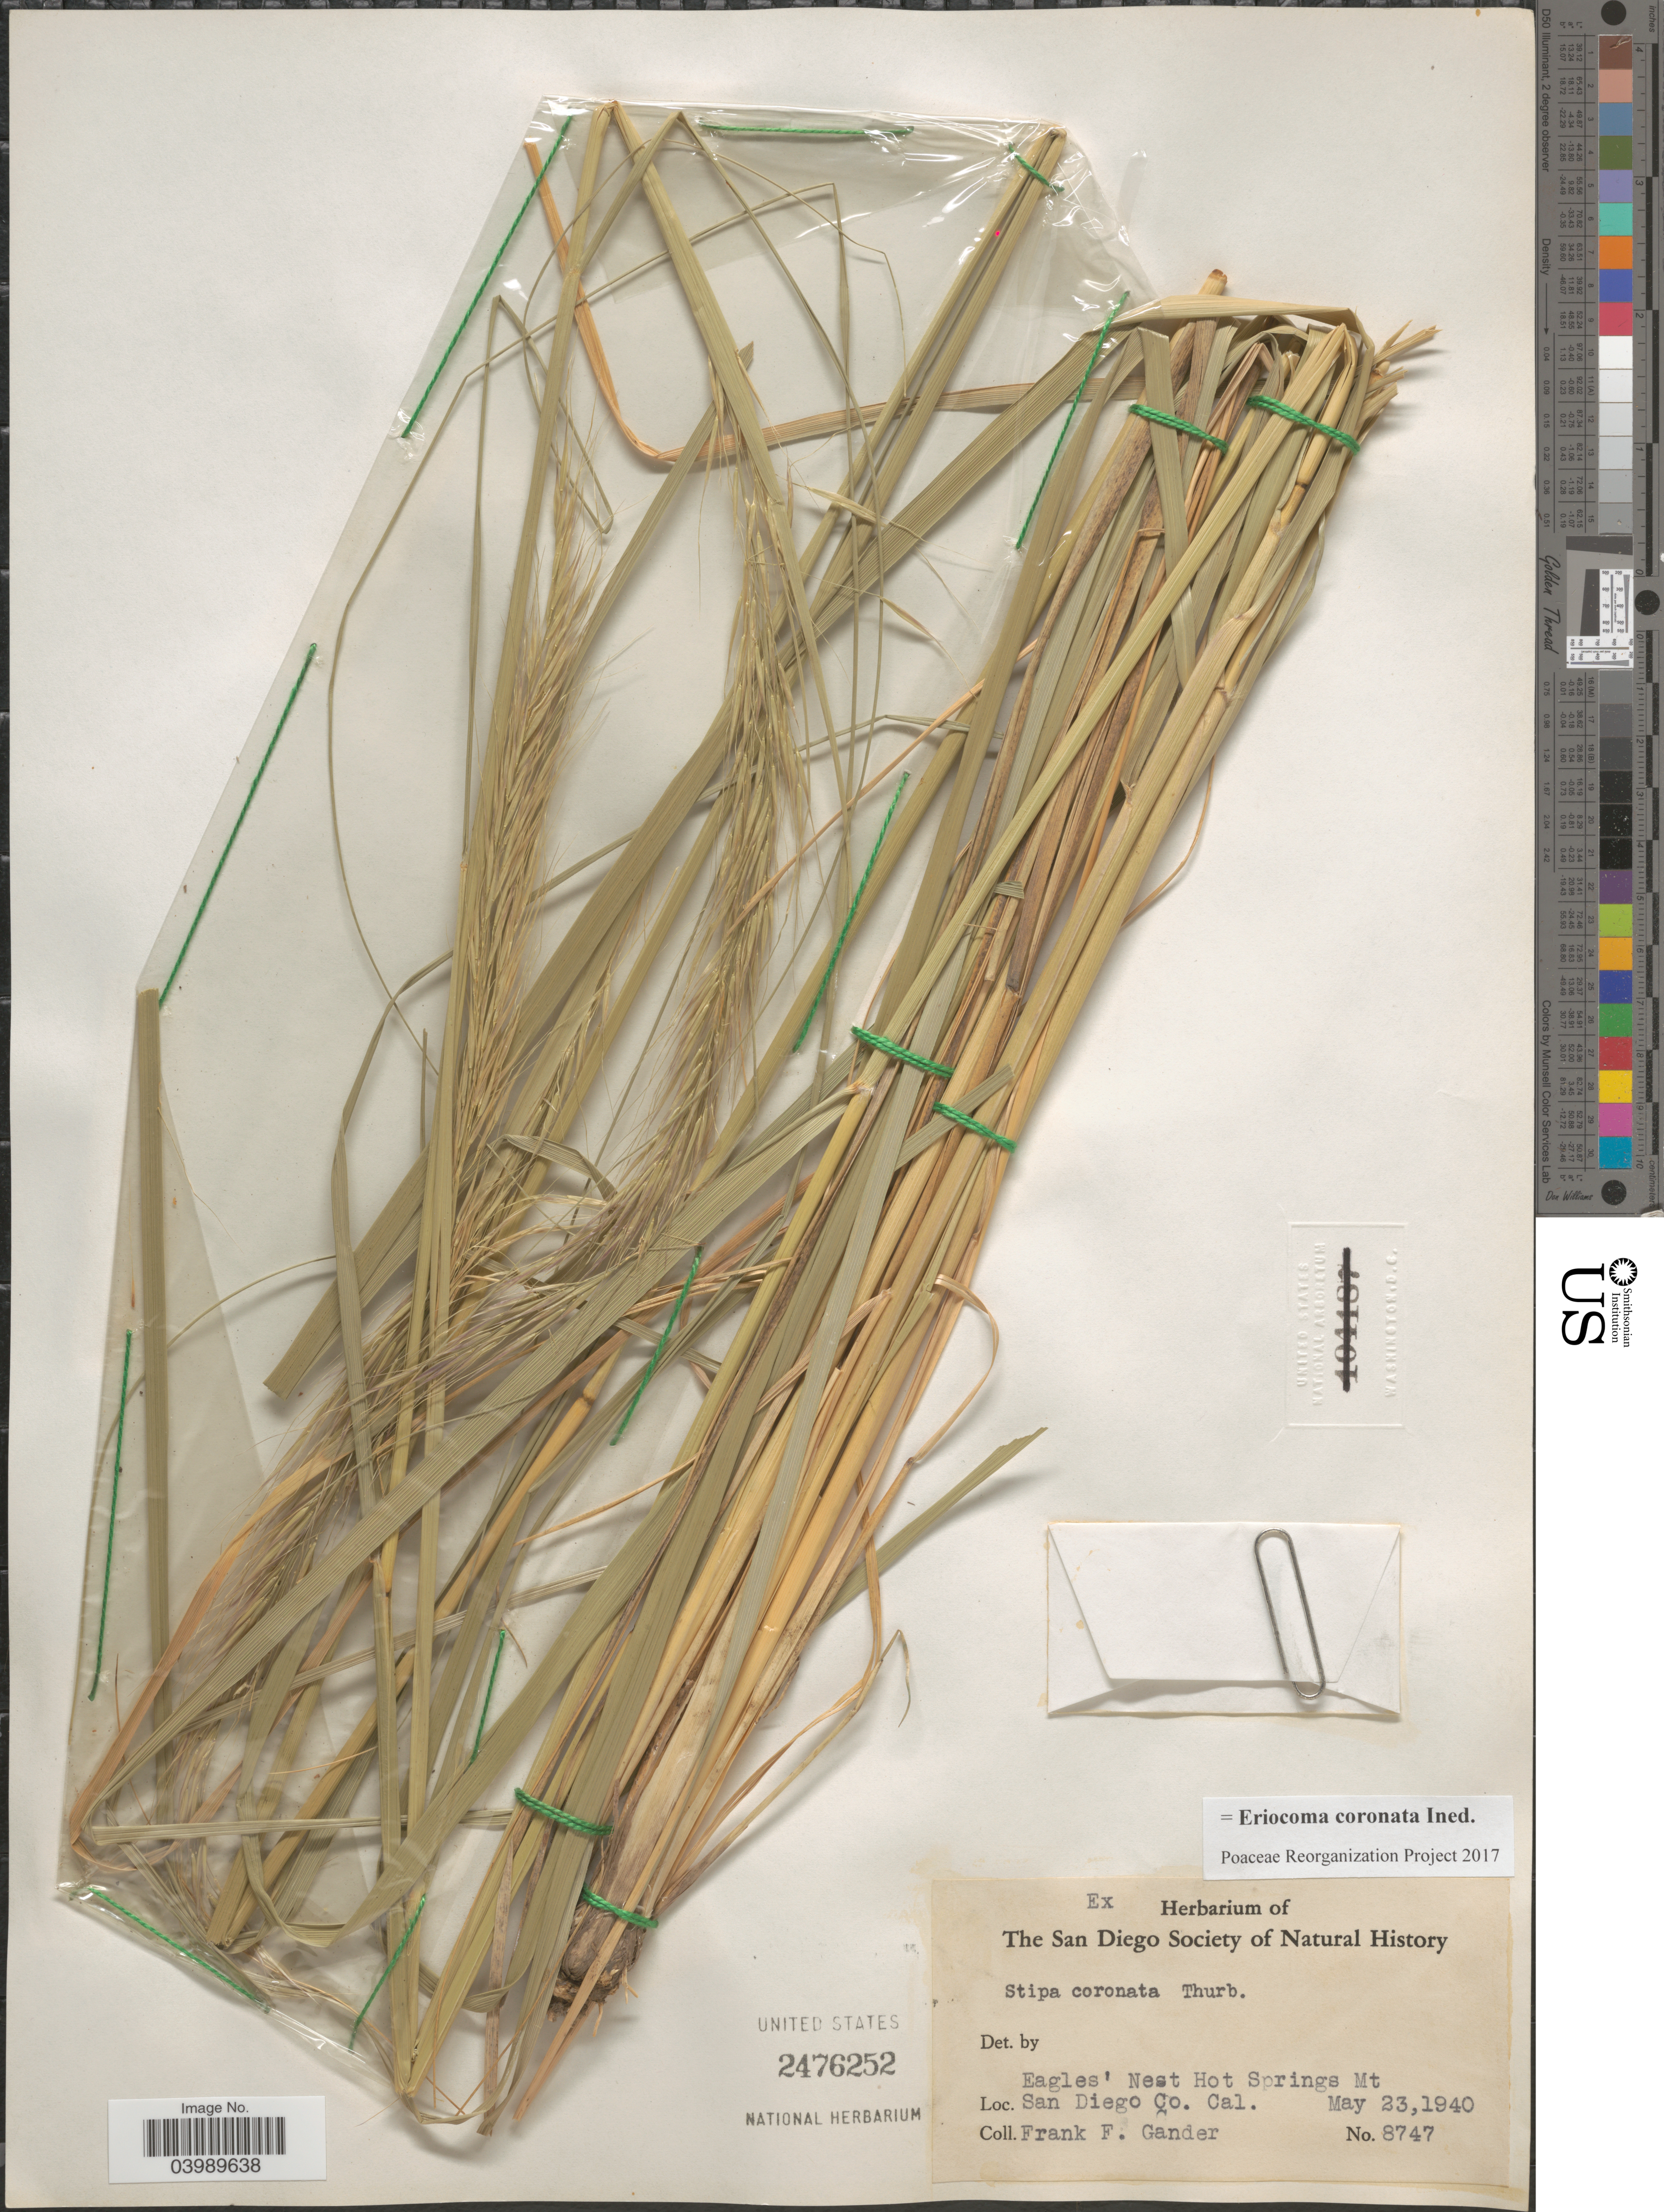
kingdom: Plantae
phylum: Tracheophyta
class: Liliopsida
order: Poales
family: Poaceae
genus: Eriocoma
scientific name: Eriocoma coronata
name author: (Thurb.) Romasch.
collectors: F. Gander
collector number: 8747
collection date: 1940-05-23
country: United States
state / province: California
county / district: San Diego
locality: Eagles' Nest Hot Springs Mt. San Diego Co.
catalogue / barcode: US 2476252